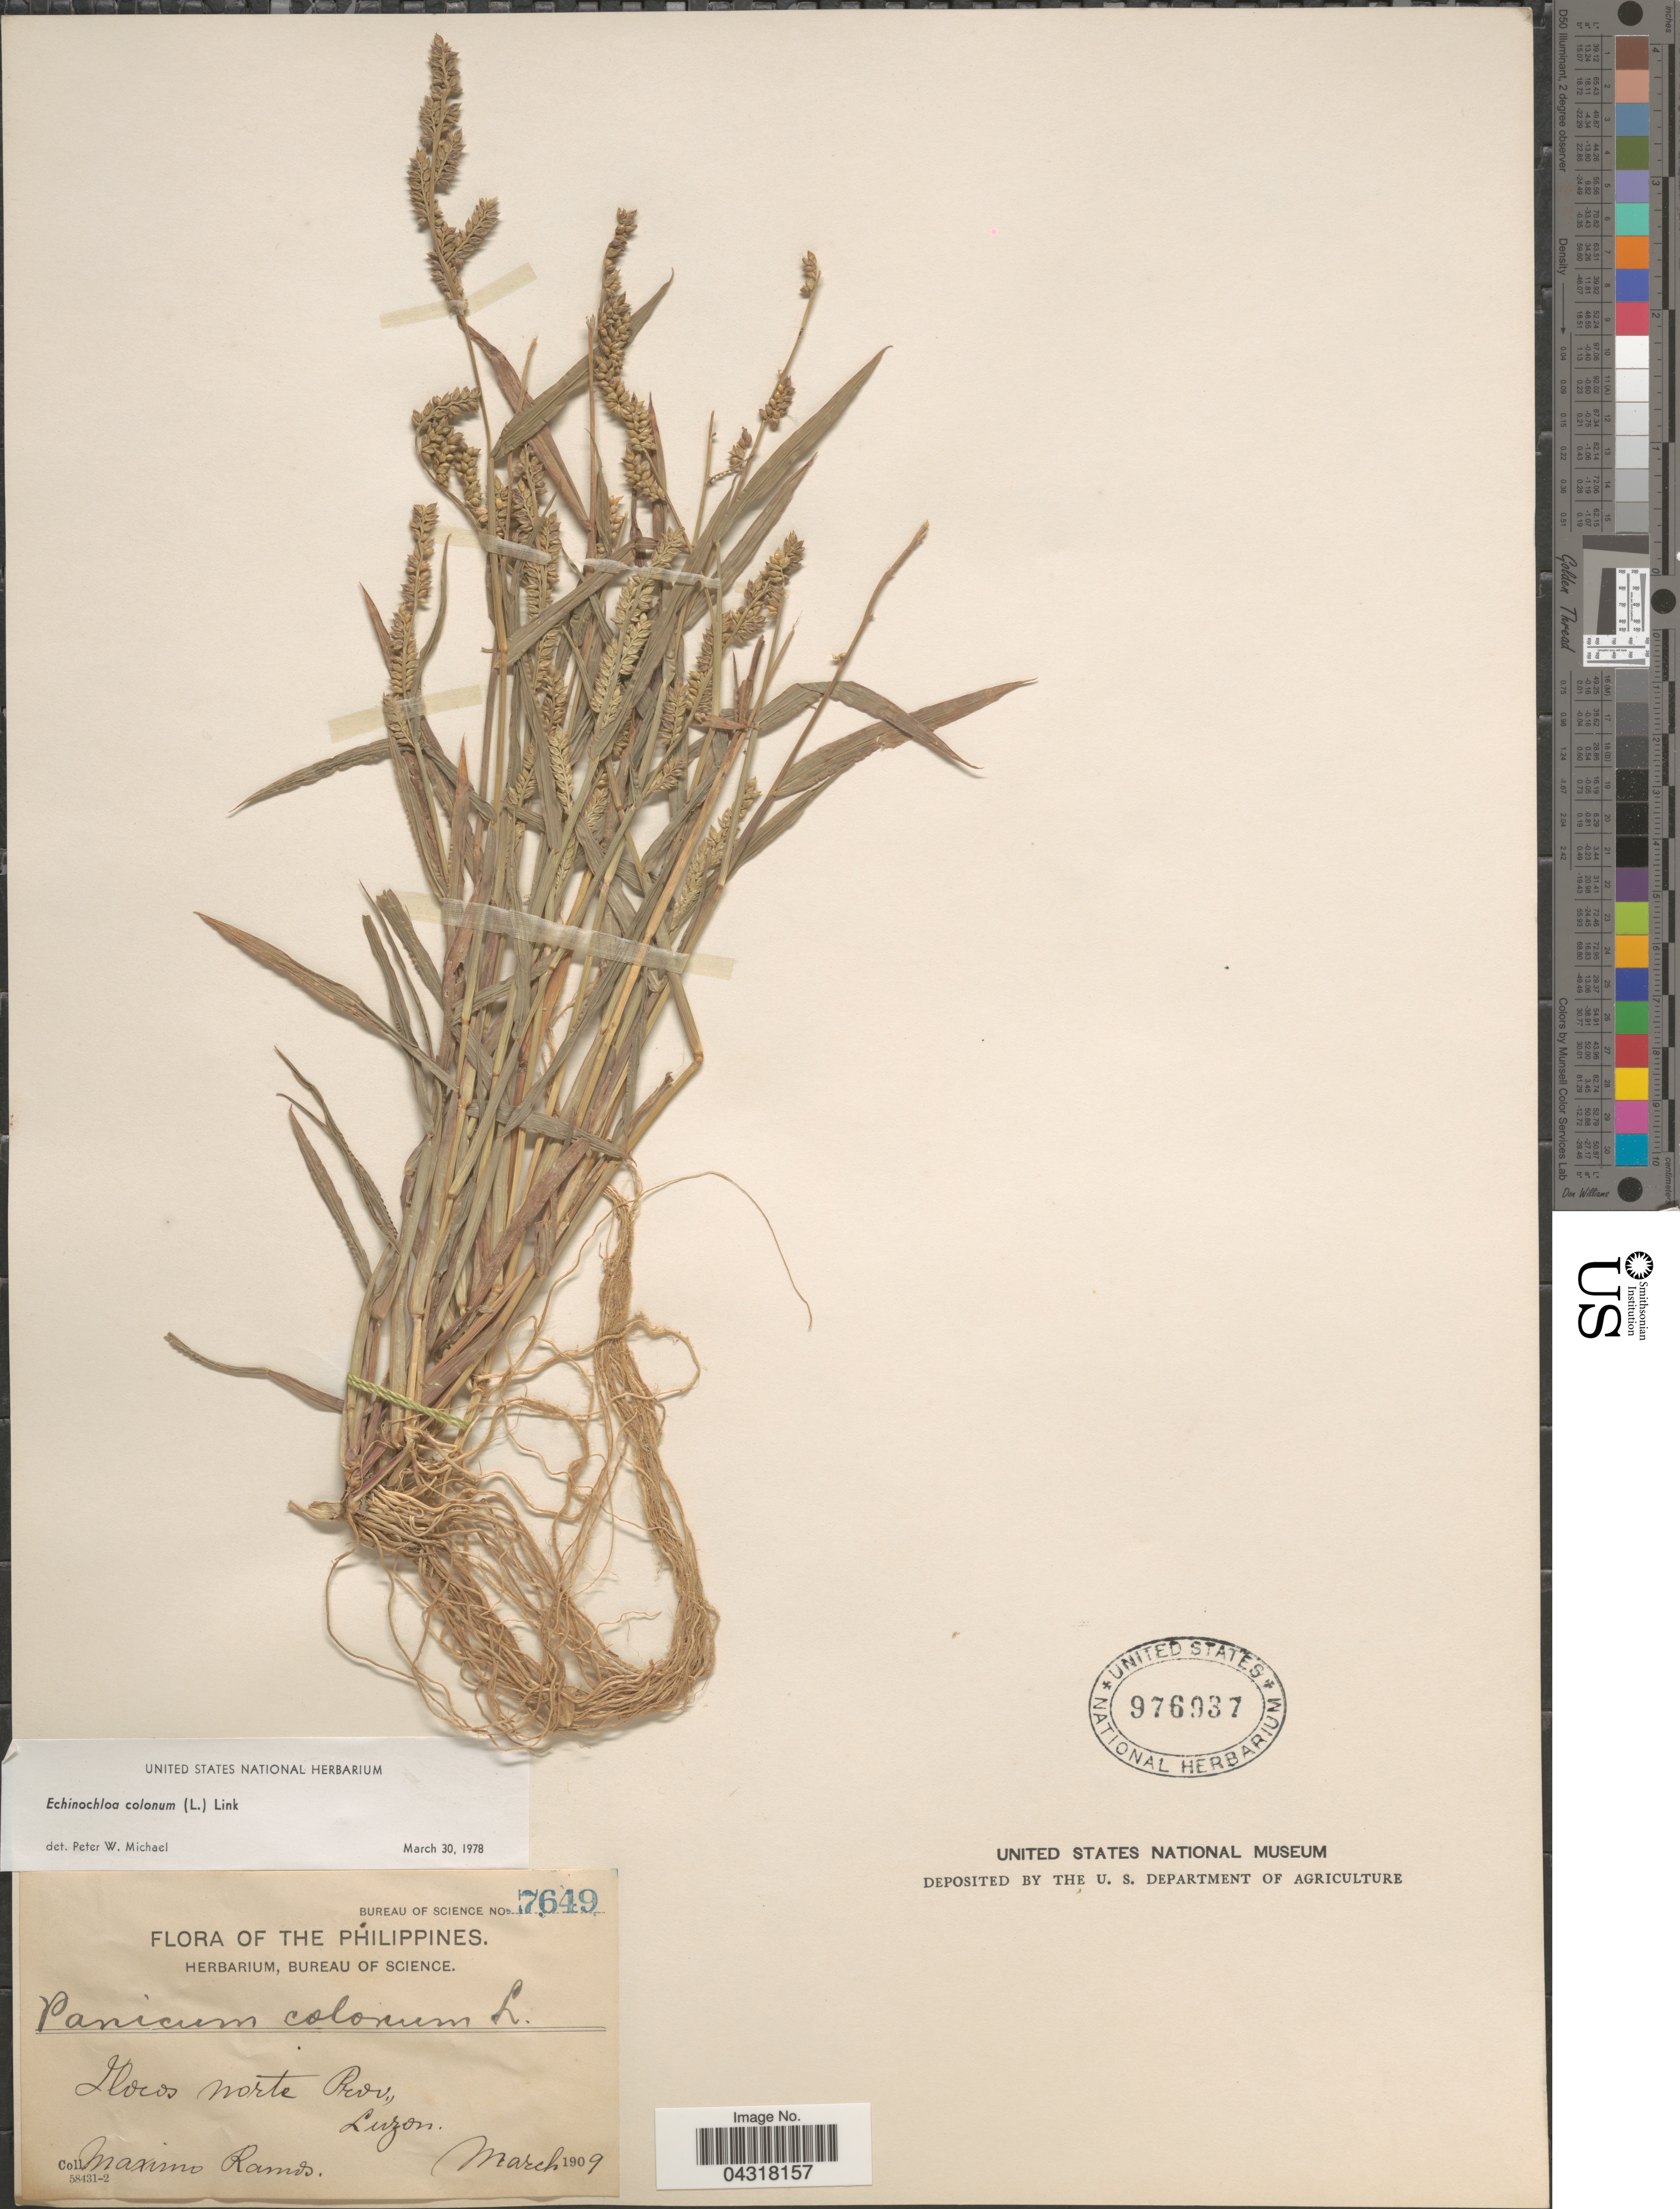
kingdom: Plantae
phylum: Tracheophyta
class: Liliopsida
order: Poales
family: Poaceae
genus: Echinochloa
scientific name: Echinochloa colona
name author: (L.) Link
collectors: M. Ramos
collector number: Bureau of Science 7649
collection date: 1909-03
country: Philippines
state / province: Ilocos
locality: Ilocos Norte Prov., Luzon.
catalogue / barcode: US 976937